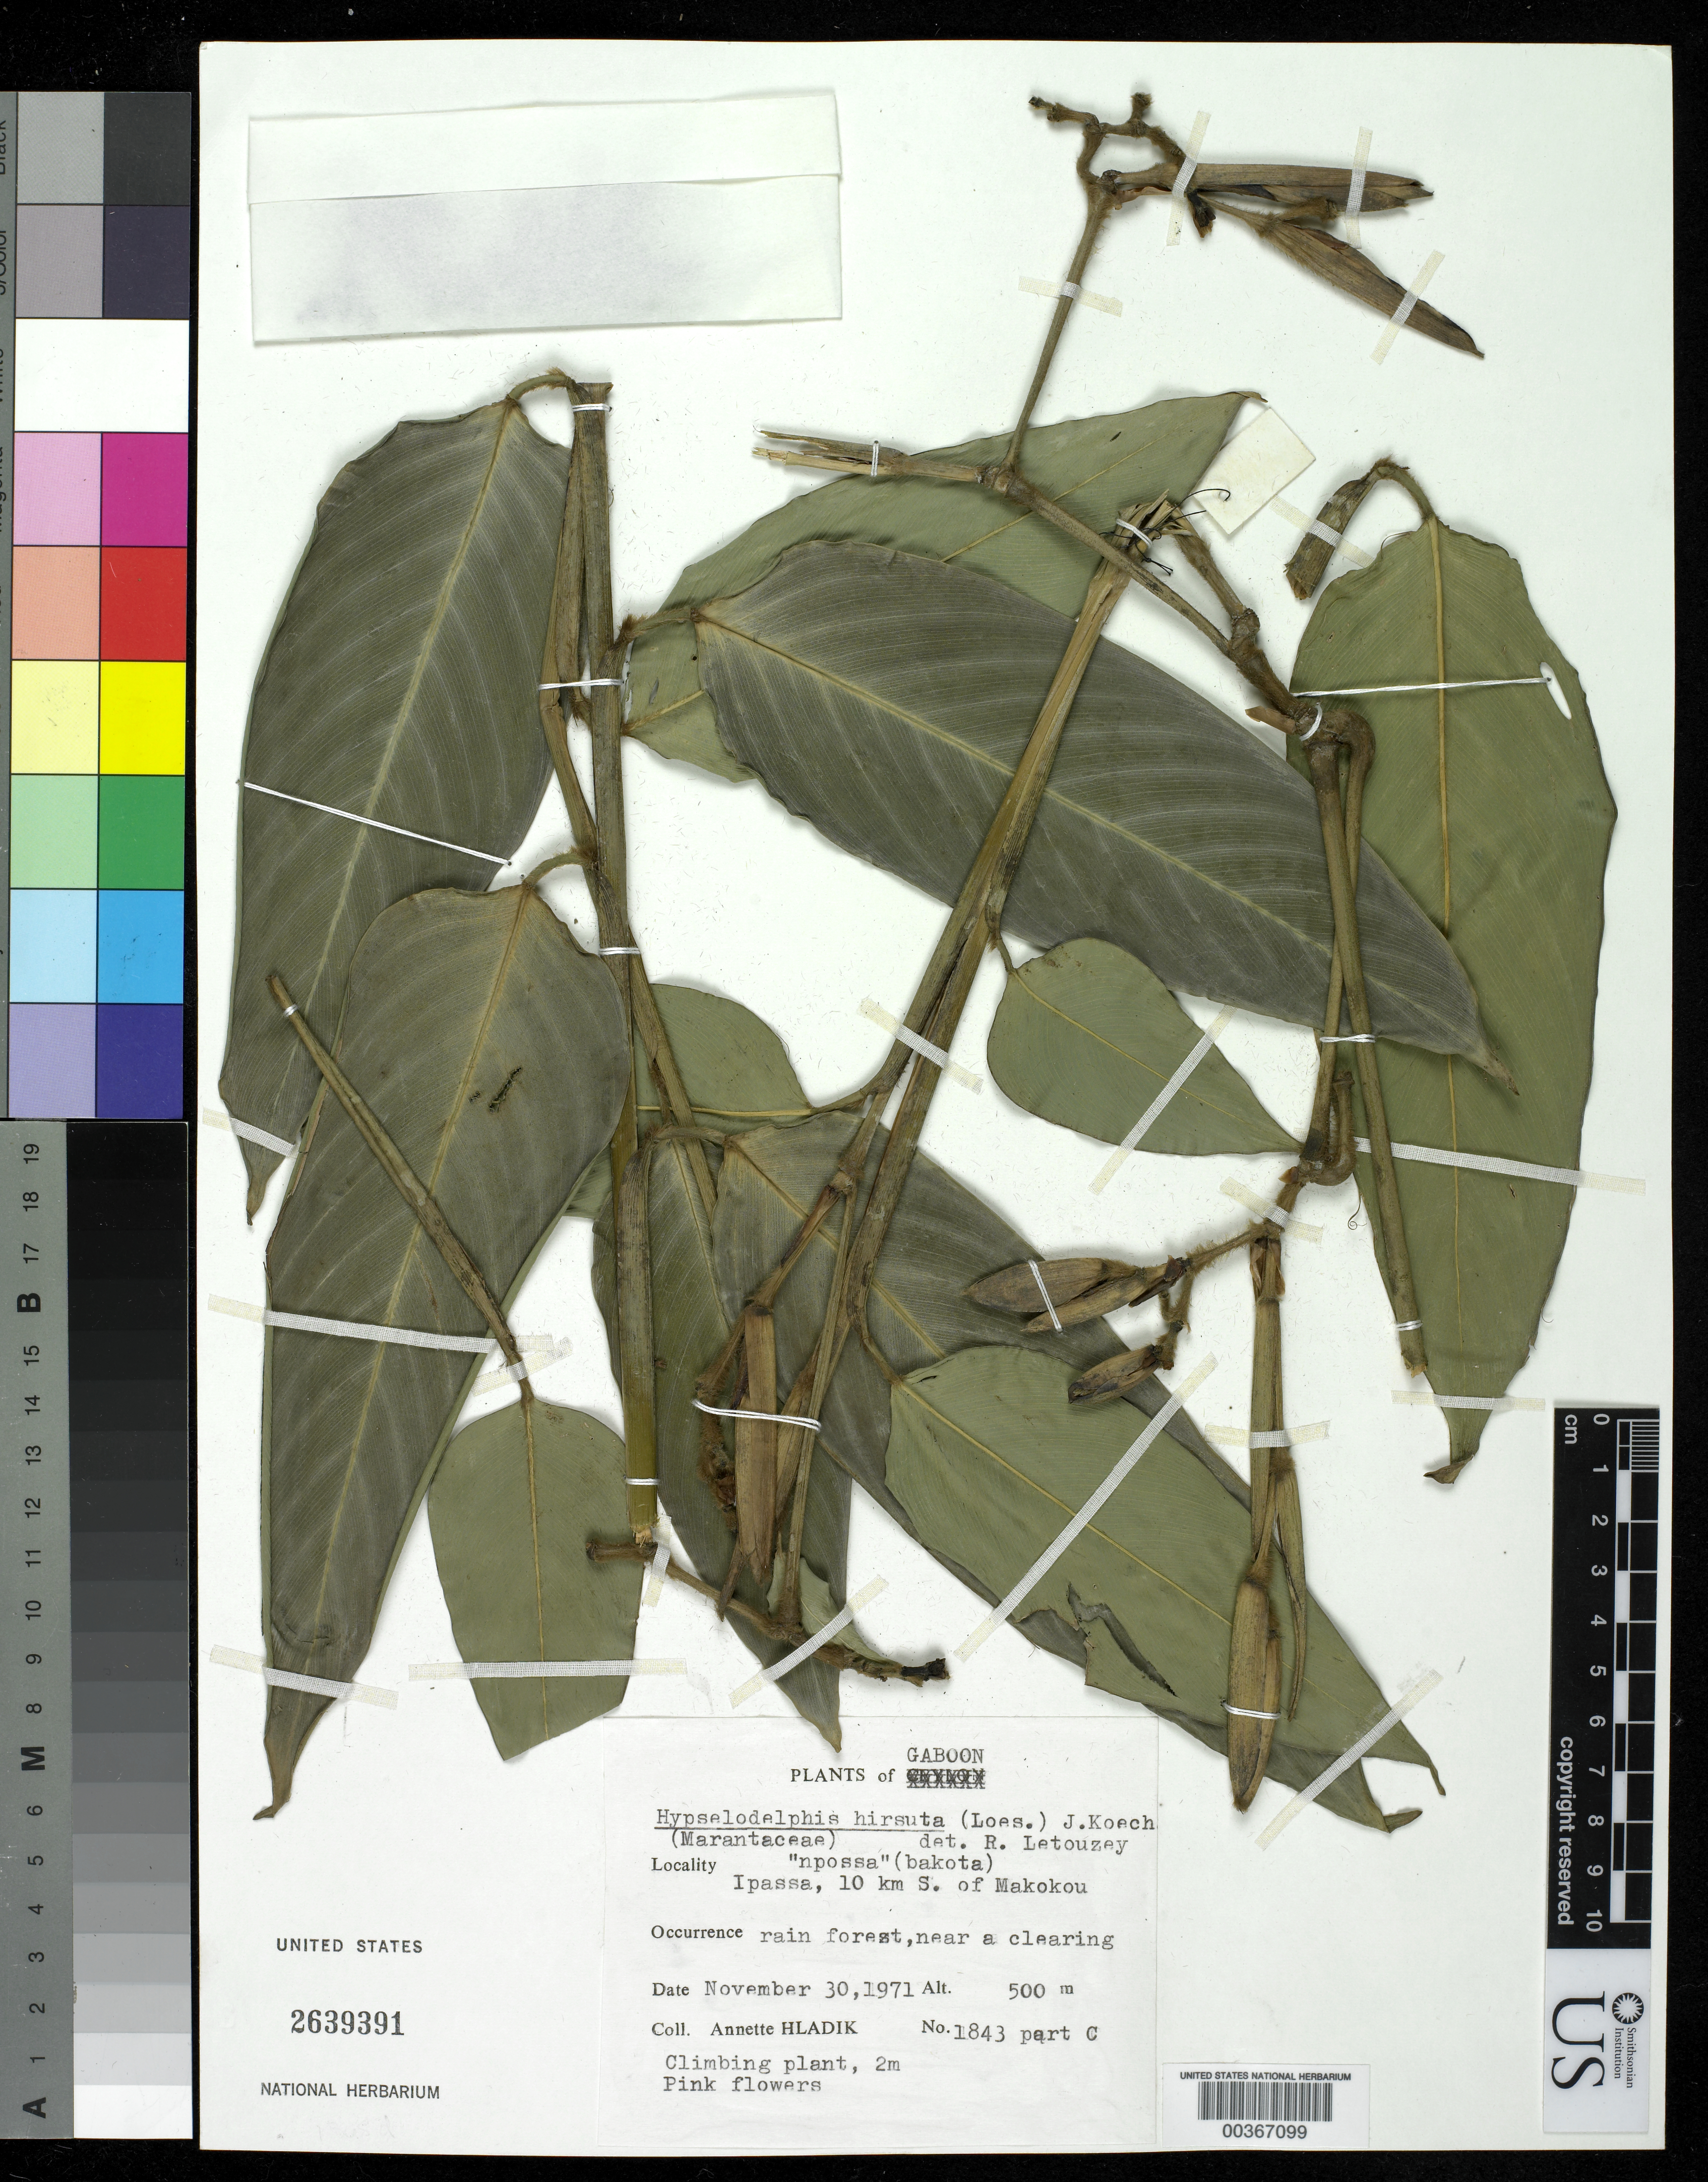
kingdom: Plantae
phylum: Tracheophyta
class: Liliopsida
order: Zingiberales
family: Marantaceae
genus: Hypselodelphys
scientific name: Hypselodelphys hirsuta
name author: (Loes.) Koechlin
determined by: Letouzey, R.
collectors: A. Hladik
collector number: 1843 Part C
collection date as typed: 30 Nov 1971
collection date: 1971-11-30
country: Gabon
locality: Plants of Gabon, Ipassa, 10 km S of Makokou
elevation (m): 500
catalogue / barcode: US 2639391